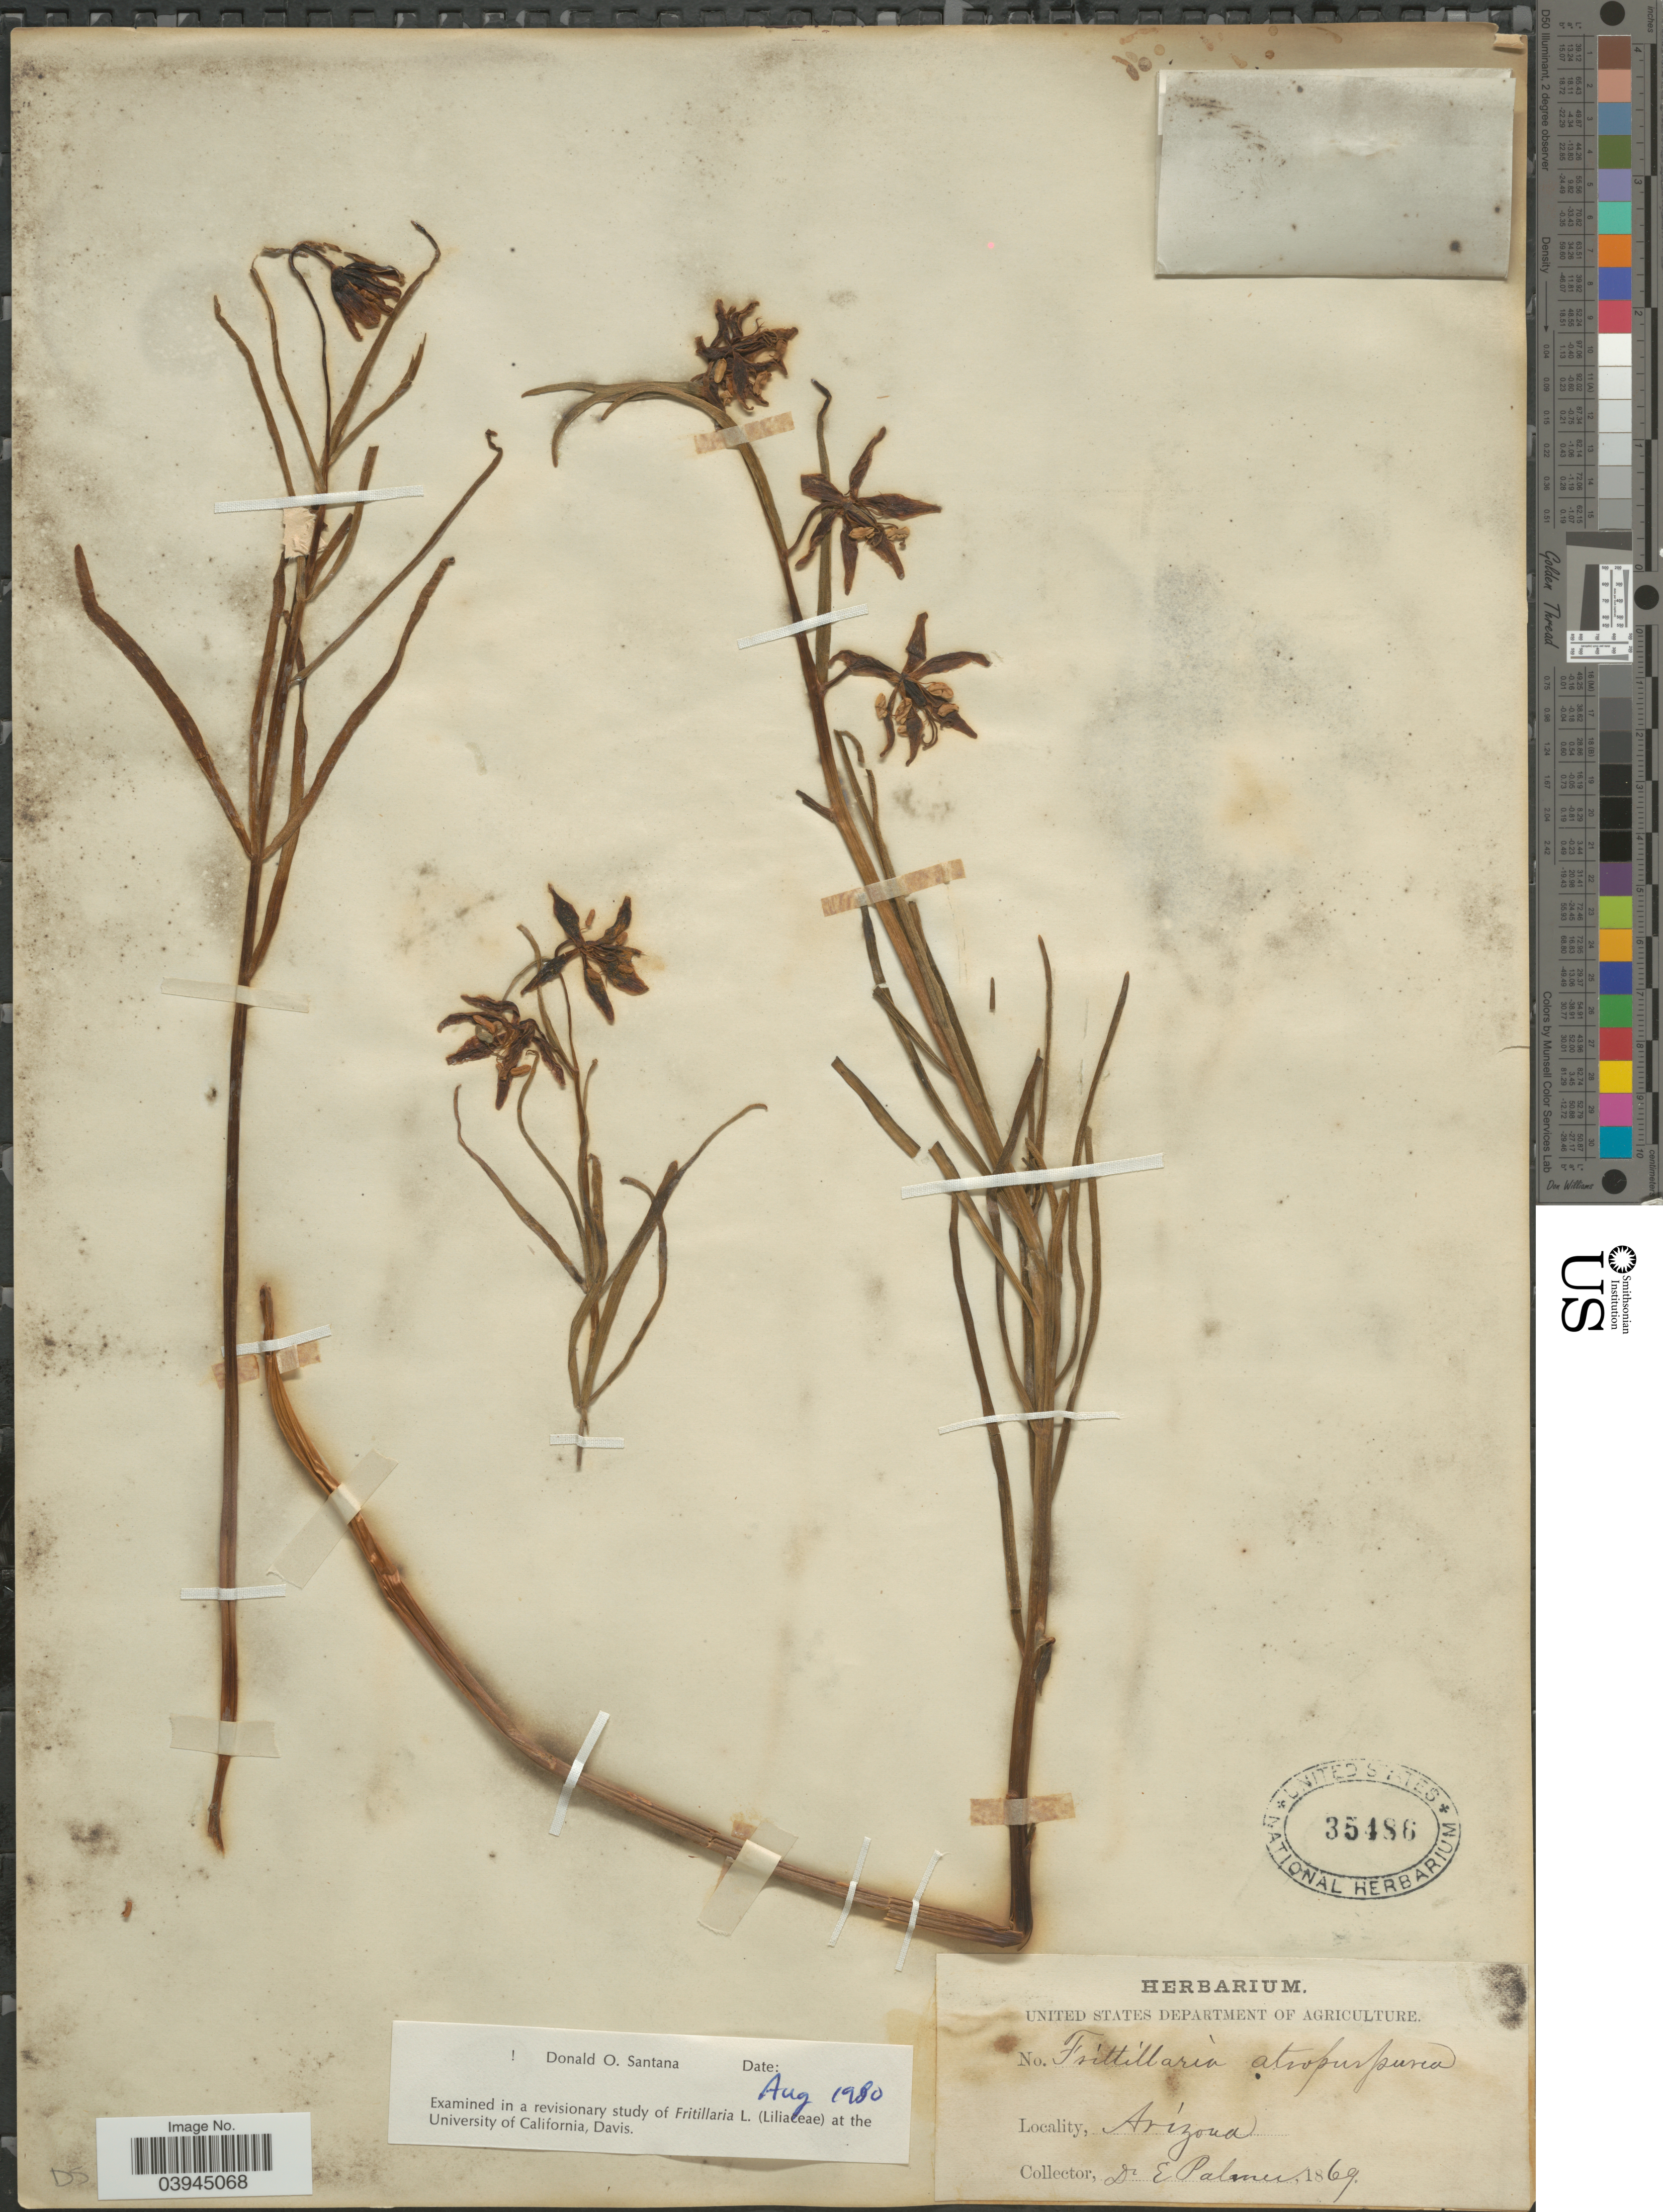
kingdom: Plantae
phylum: Tracheophyta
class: Liliopsida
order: Liliales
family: Liliaceae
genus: Fritillaria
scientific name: Fritillaria atropurpurea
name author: Nutt.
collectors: E. Palmer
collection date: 1869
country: United States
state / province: Arizona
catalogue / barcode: US 35486